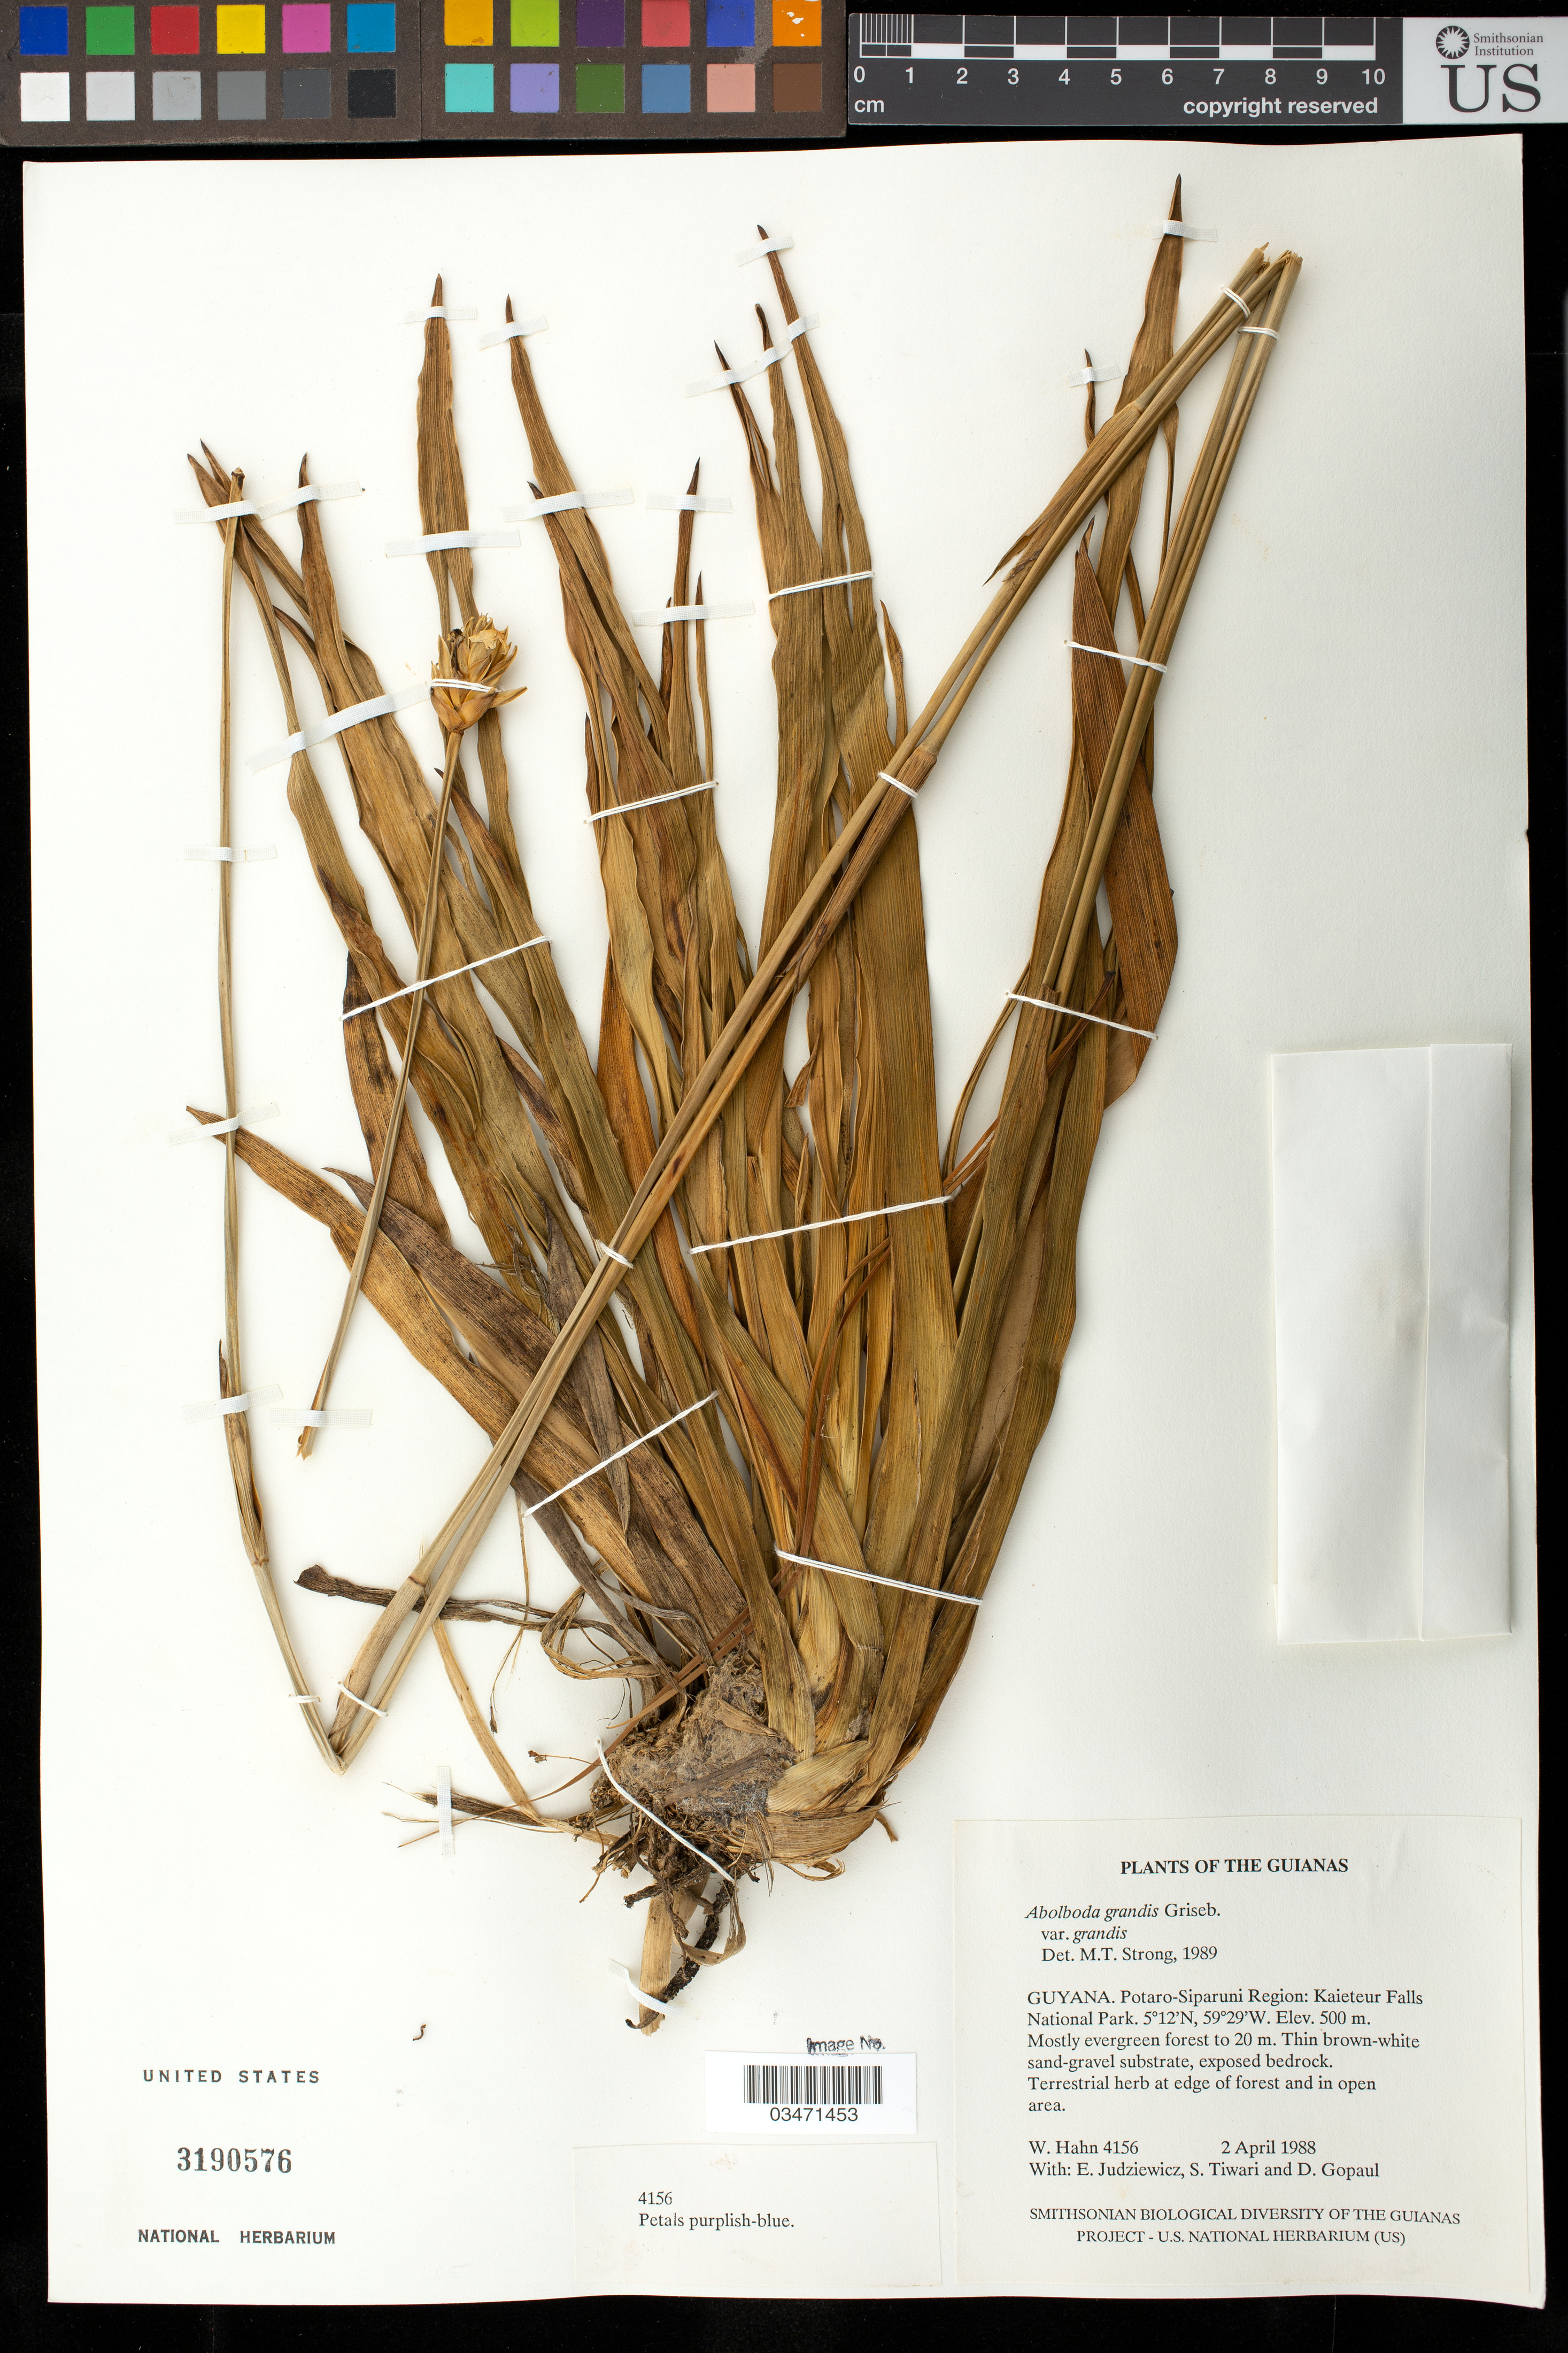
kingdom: Plantae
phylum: Tracheophyta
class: Liliopsida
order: Poales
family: Xyridaceae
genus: Abolboda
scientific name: Abolboda grandis var. grandis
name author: Griseb.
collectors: W. Hahn et al.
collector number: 4156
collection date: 1988-04-02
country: Guyana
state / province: Potaro-Siparuni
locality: Kaieteur Falls National Park.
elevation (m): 500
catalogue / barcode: US 3190576